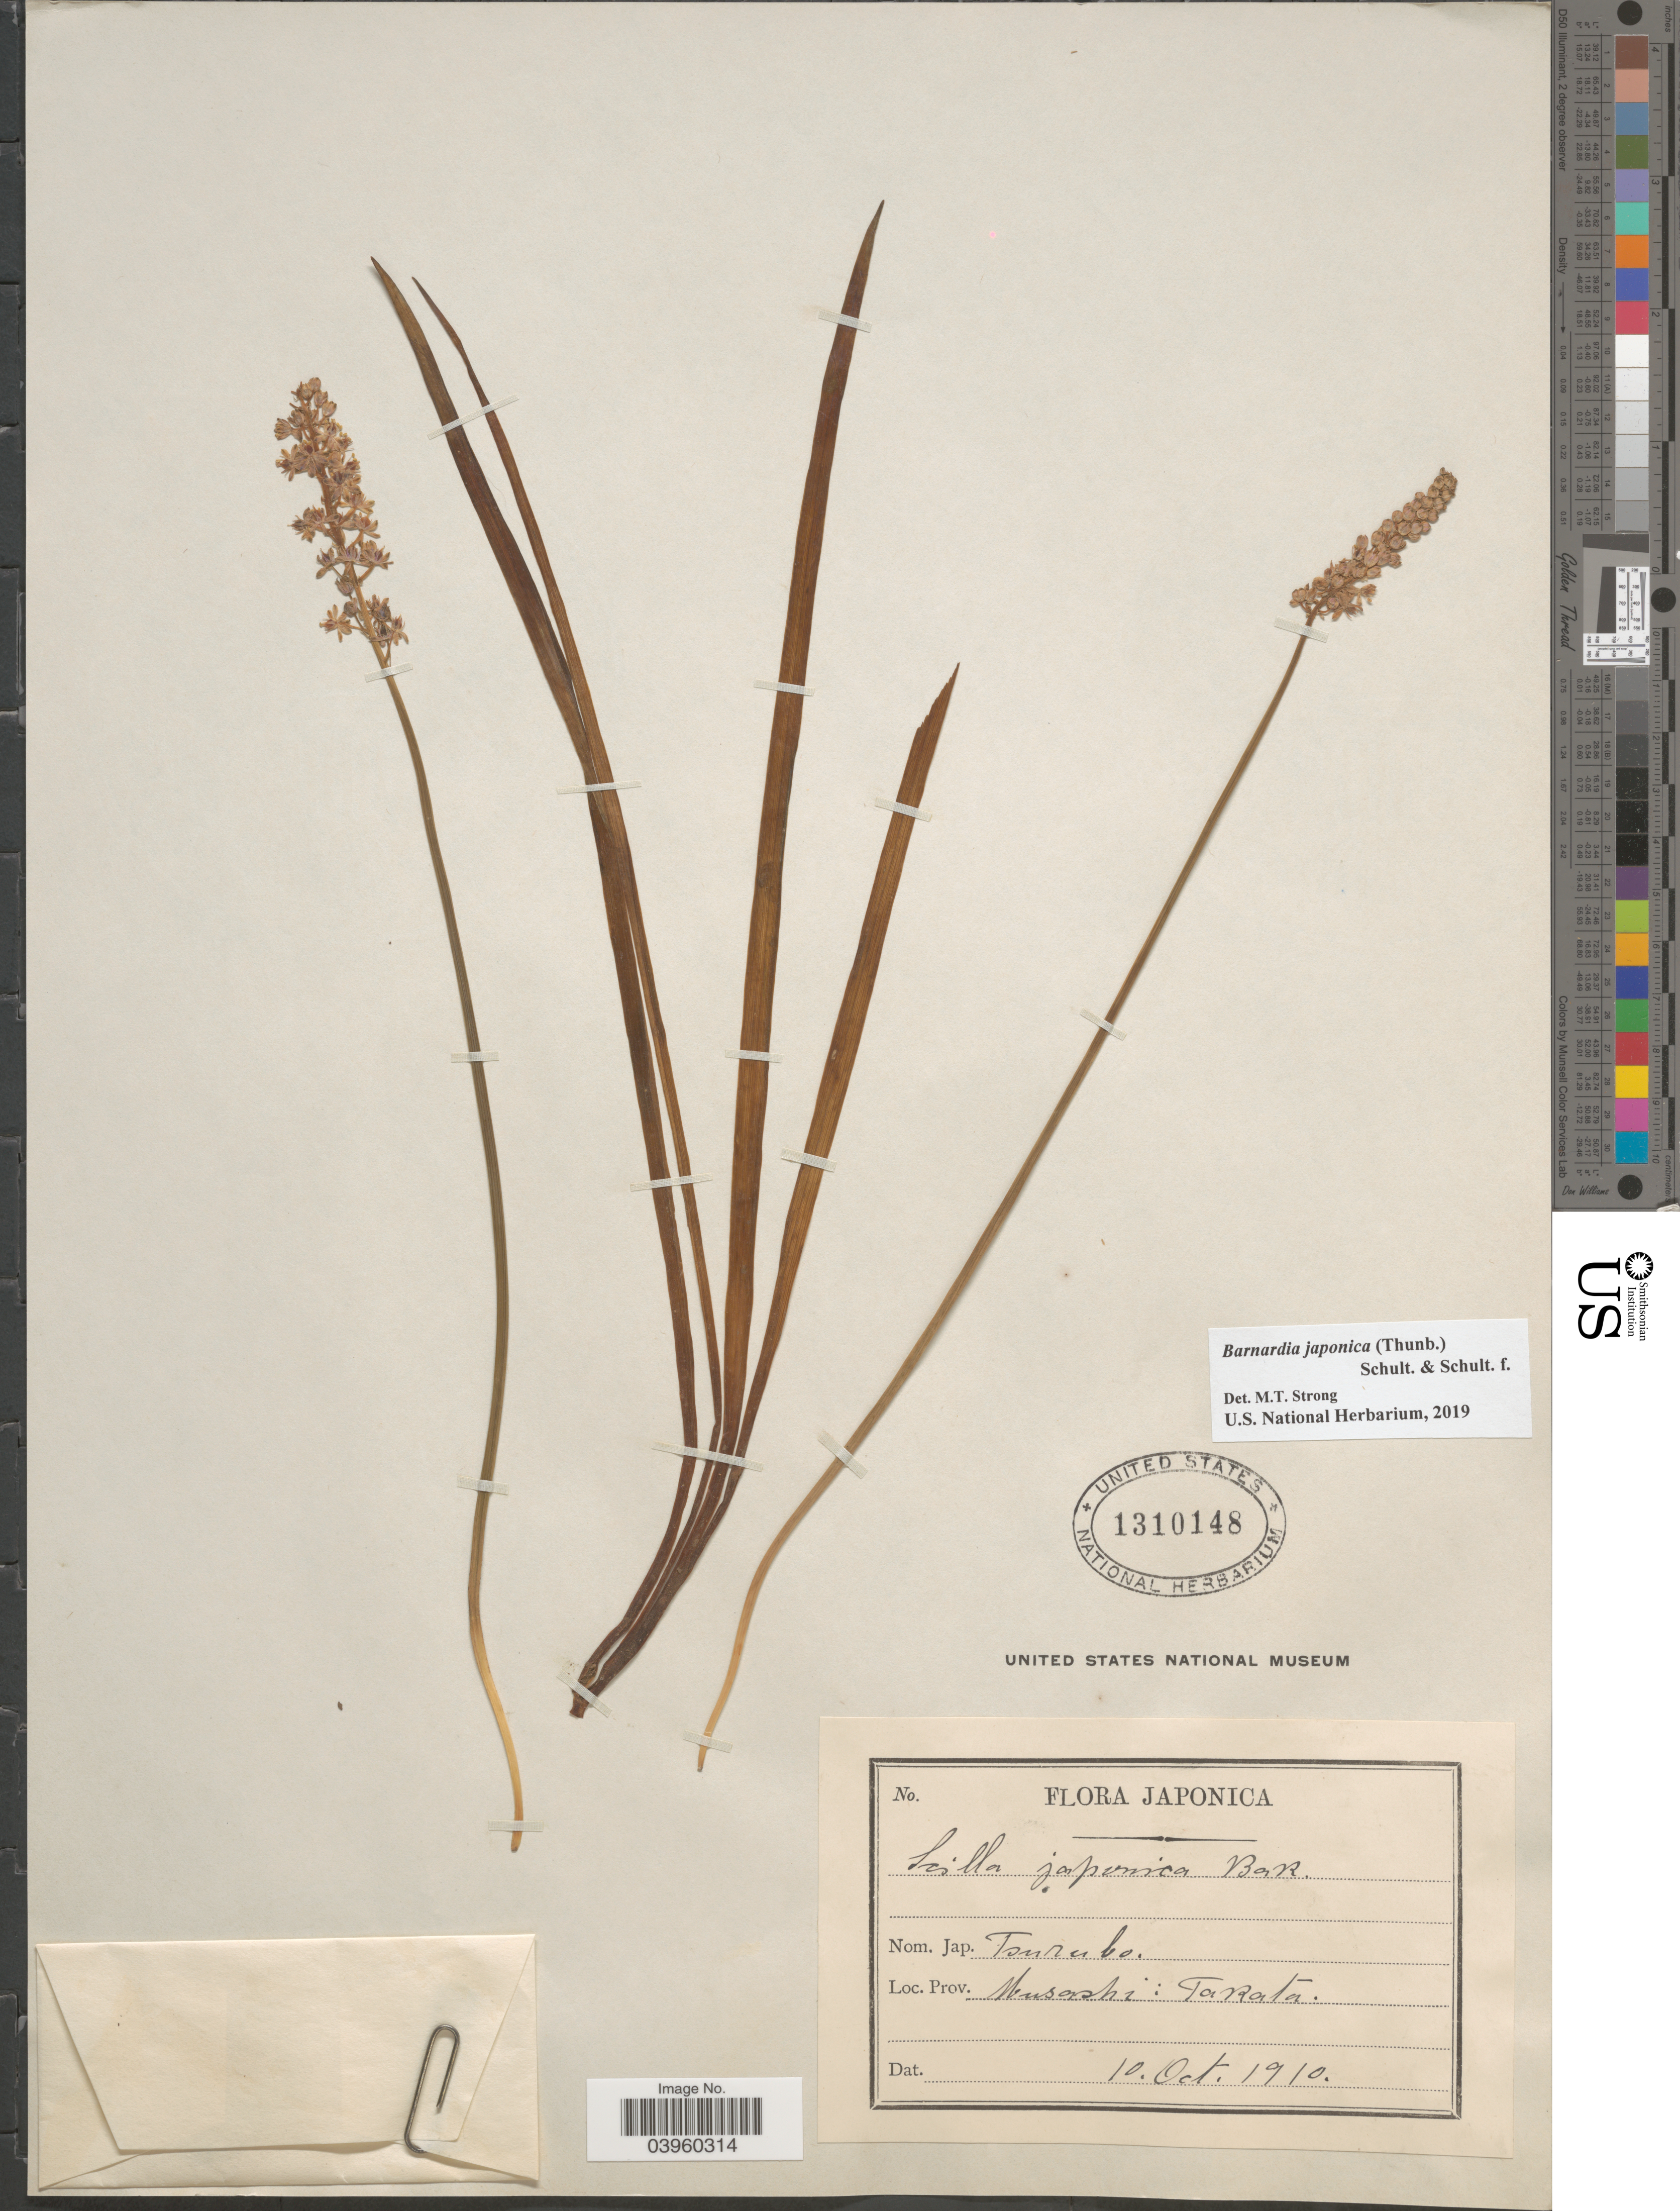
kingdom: Plantae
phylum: Tracheophyta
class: Liliopsida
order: Asparagales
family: Asparagaceae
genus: Barnardia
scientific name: Barnardia japonica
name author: (Thunb.) Schult. & Schult. f.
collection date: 1910-10-10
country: Japan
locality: Prov. Musashi: Takata.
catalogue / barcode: US 1310148